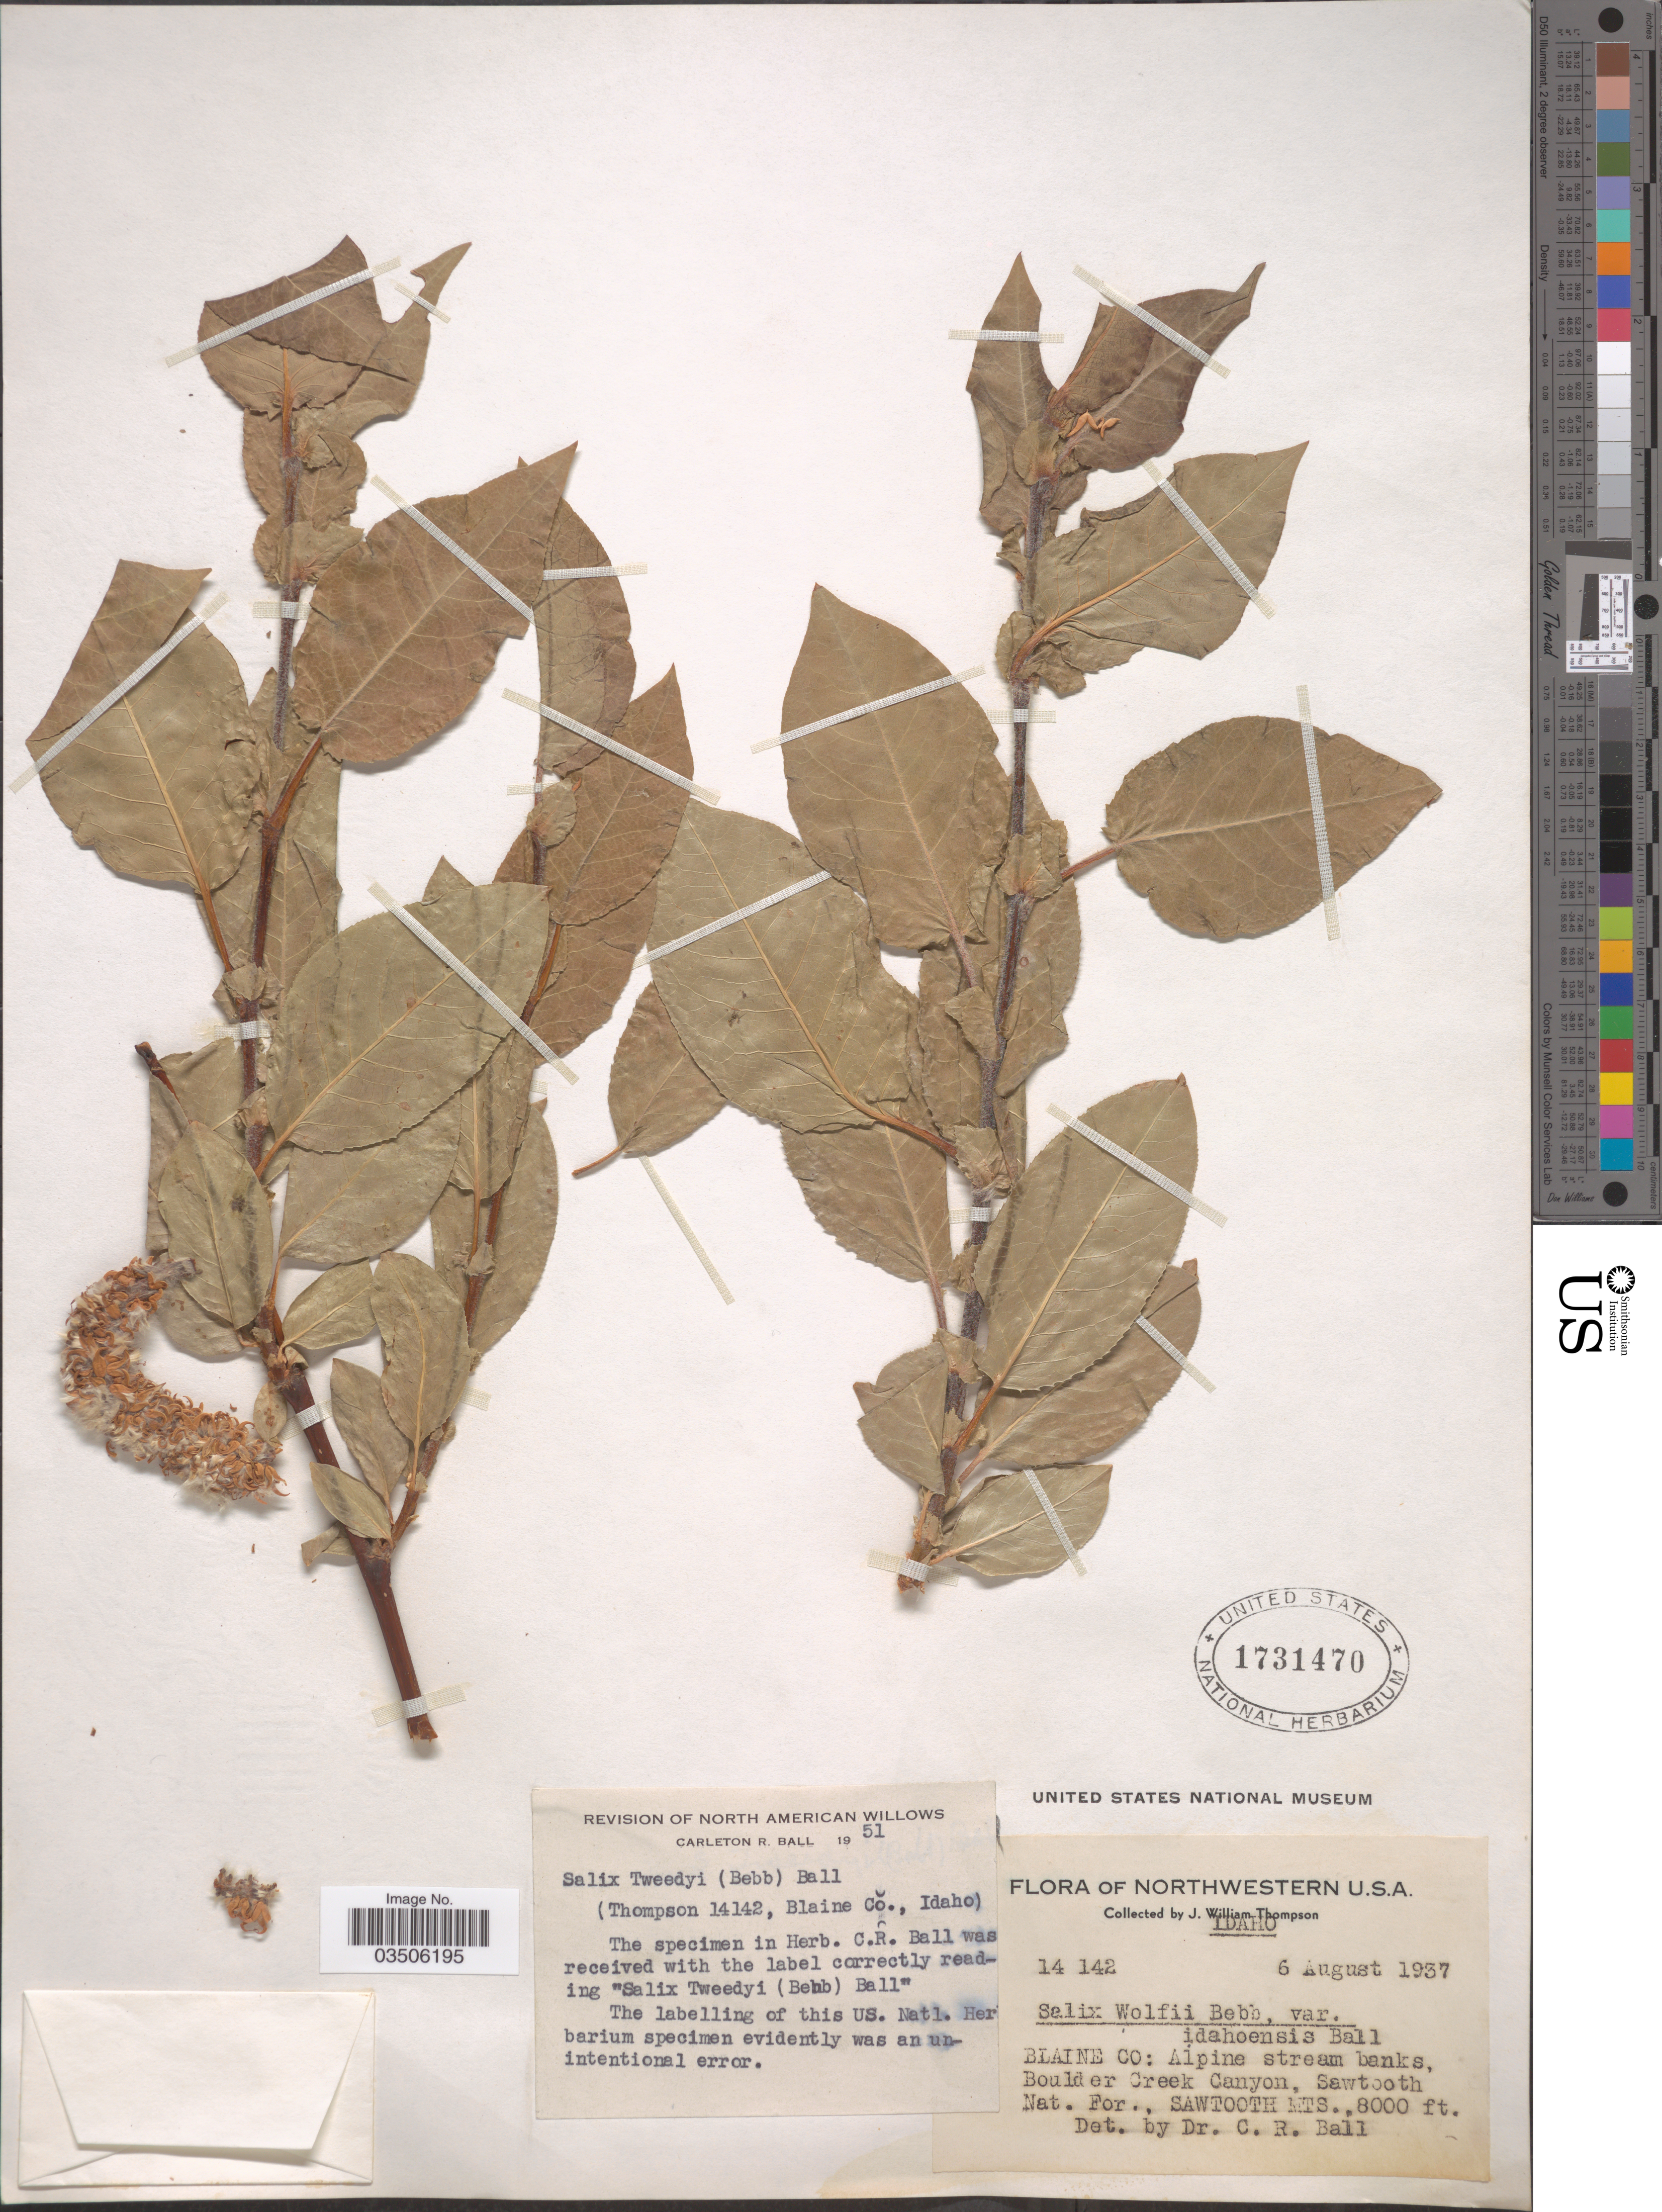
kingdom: Plantae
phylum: Tracheophyta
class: Magnoliopsida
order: Malpighiales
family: Salicaceae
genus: Salix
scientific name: Salix tweedyi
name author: (Bebb) C.R. Ball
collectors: J. W. Thompson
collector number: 14142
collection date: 1937-08-06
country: United States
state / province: Idaho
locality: Blaine Co: Alpine stream banks, Boulder Creek Canyon, Sawtooth Nat. For. Sawtooth Mts.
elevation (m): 2438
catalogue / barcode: US 1731470